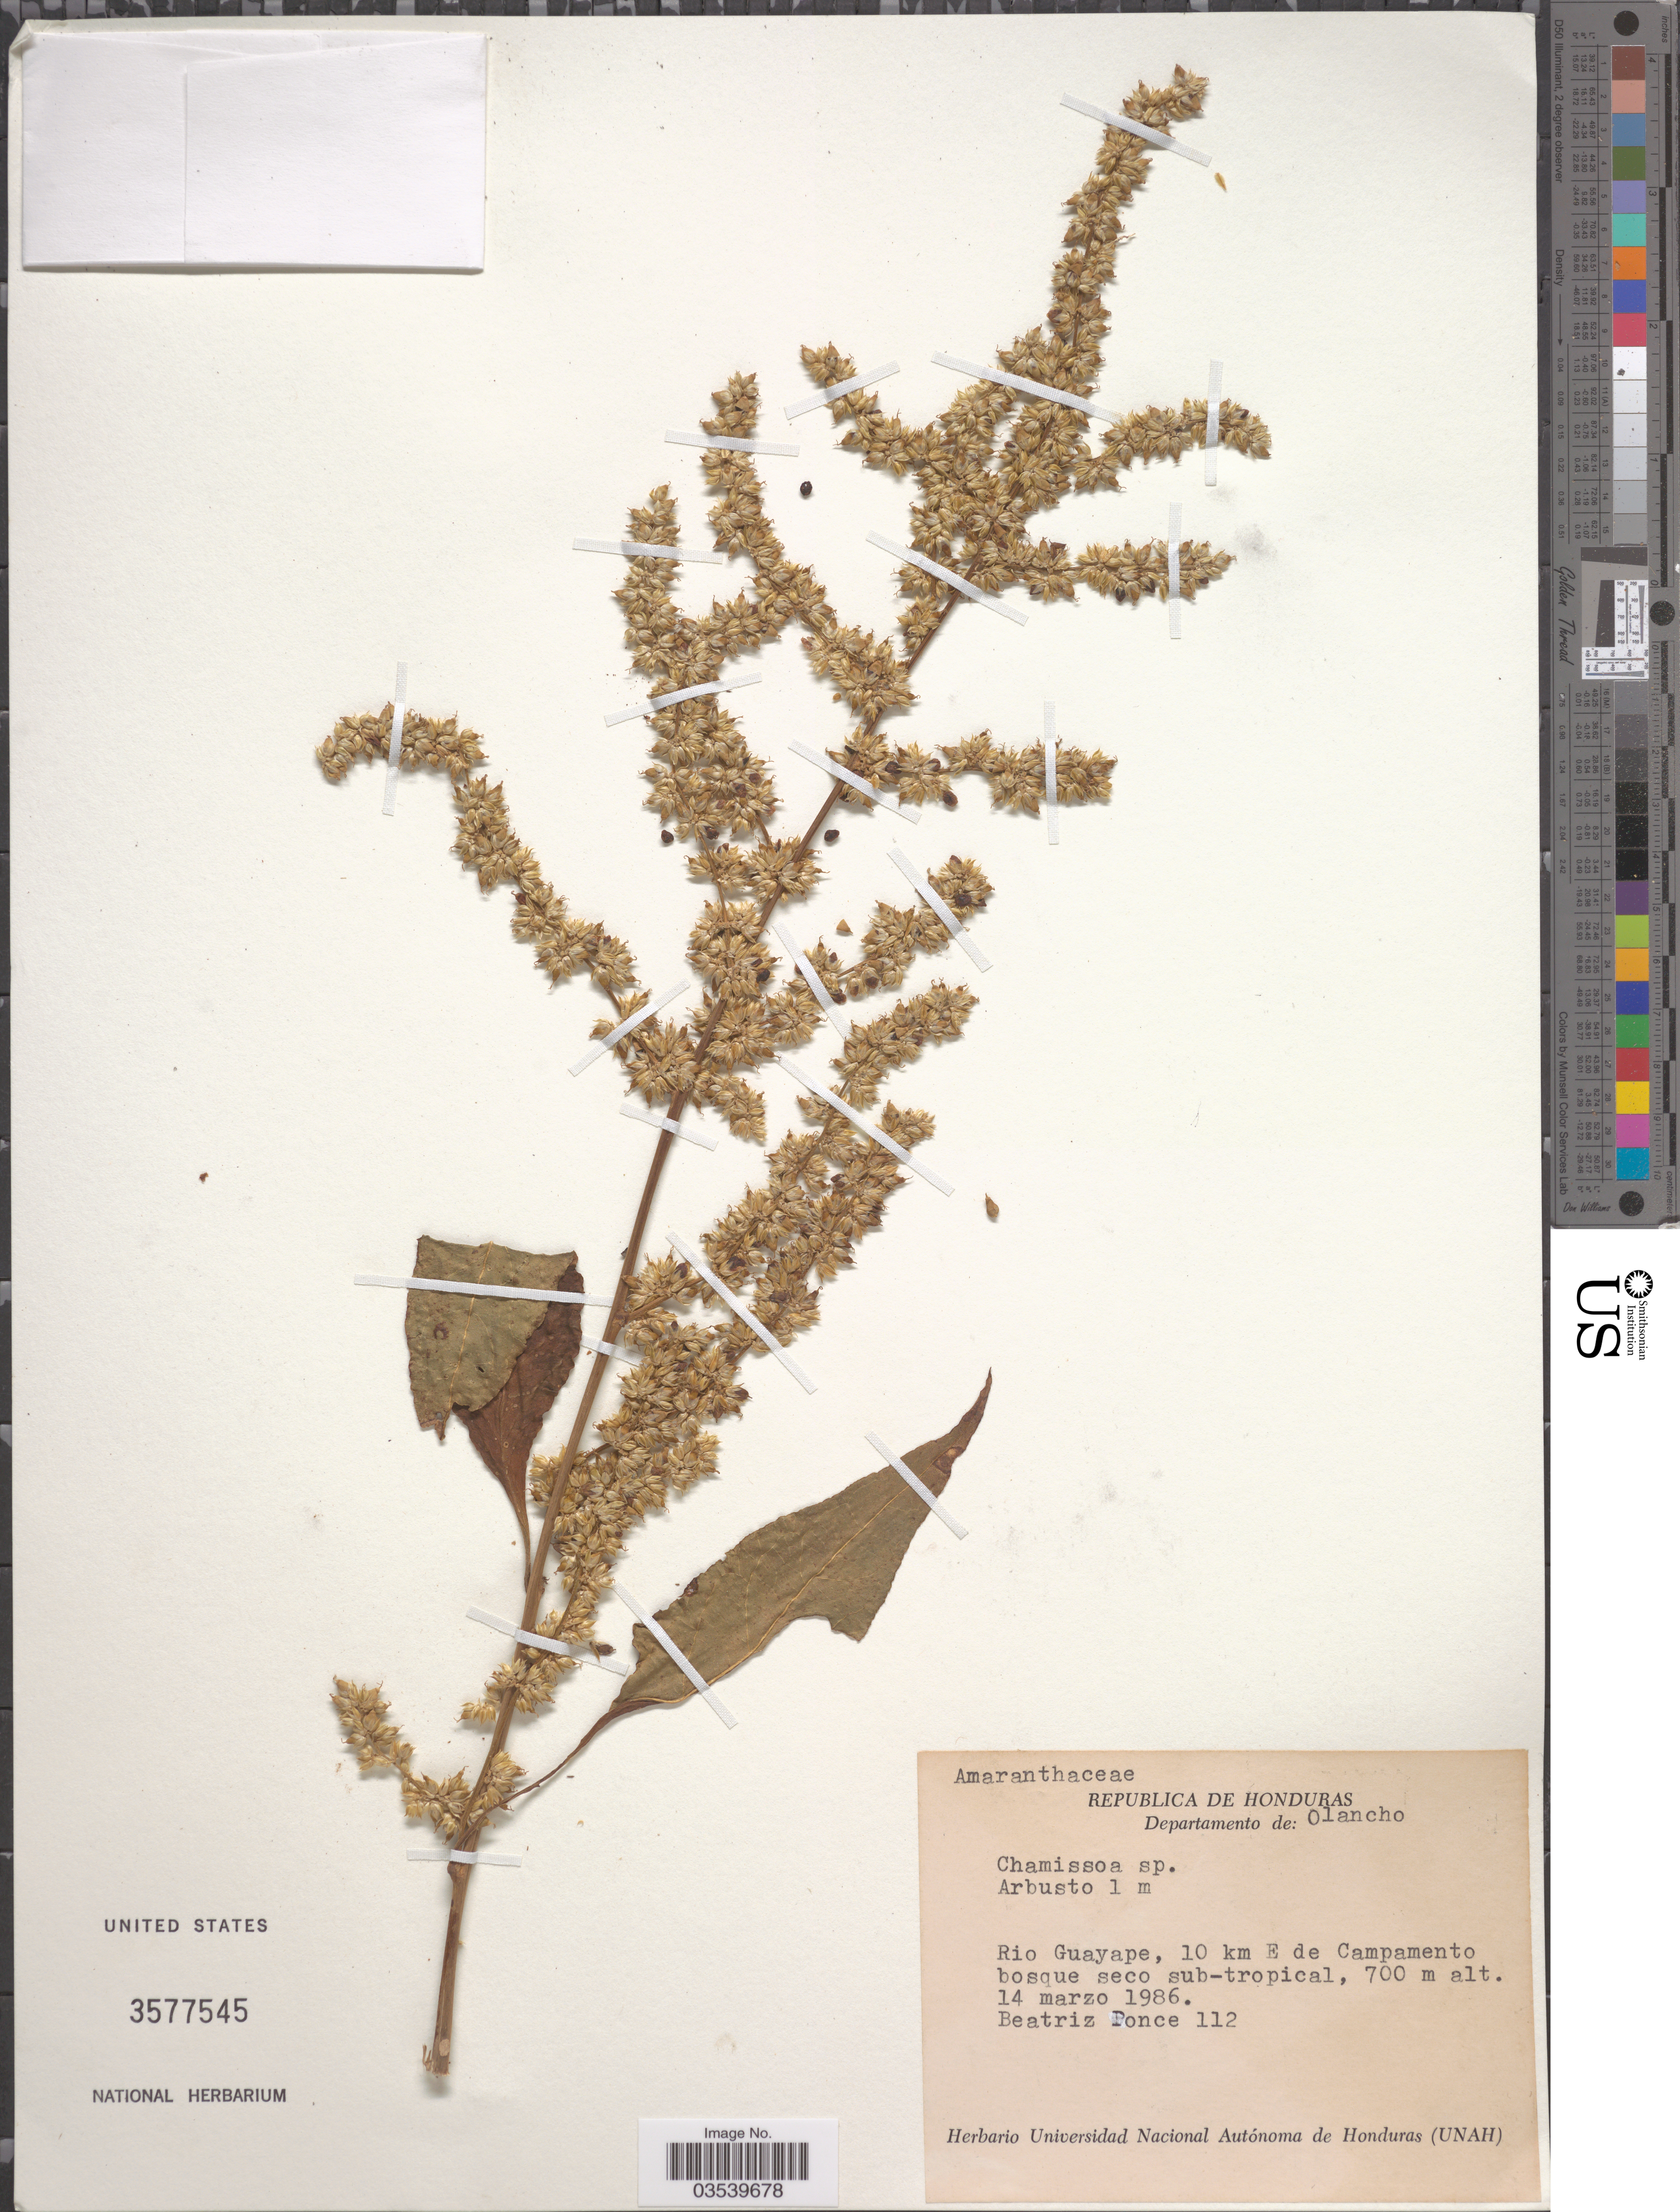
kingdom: Plantae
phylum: Tracheophyta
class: Magnoliopsida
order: Caryophyllales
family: Amaranthaceae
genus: Chamissoa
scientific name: Chamissoa maximiliani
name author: Mart. ex Moq.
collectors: B. Ponce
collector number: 112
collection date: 1986-03-14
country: Honduras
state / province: Olancho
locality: Departamento de: Olancho. Rio Guayape, 10 km E de Campamento bosque seco sub-tropical.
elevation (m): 700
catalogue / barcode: US 3577545